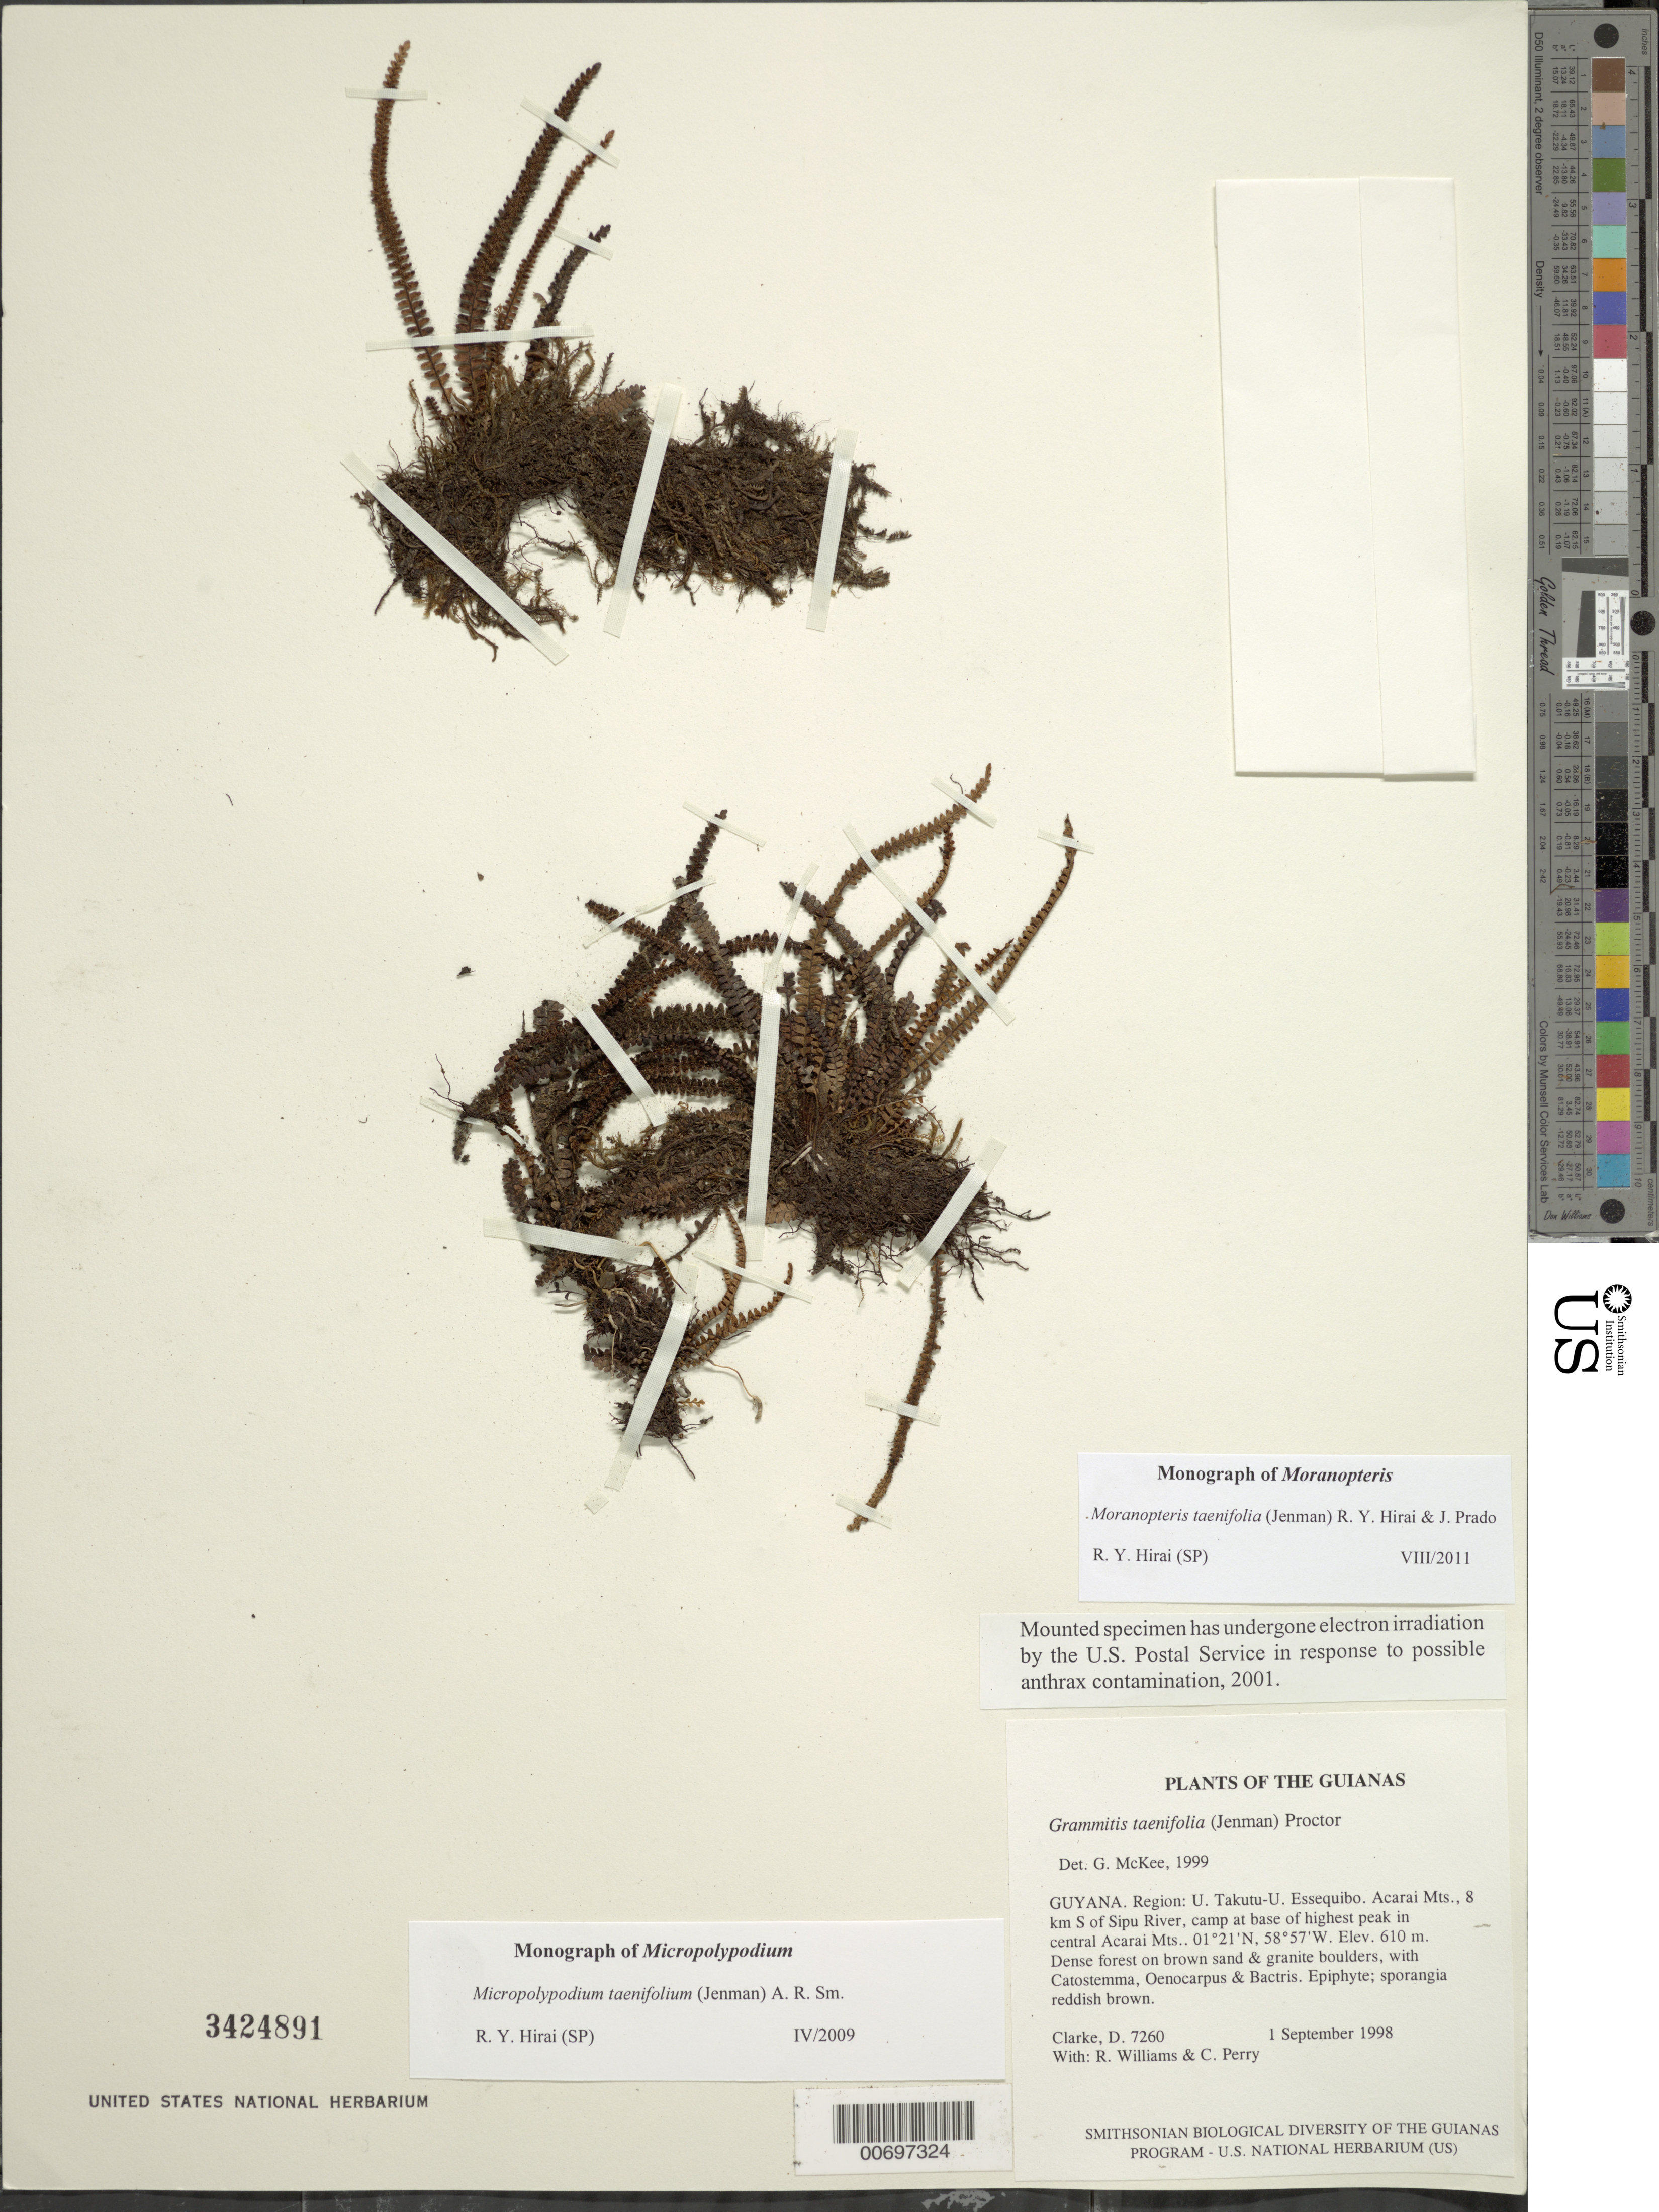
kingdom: Plantae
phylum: Tracheophyta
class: Polypodiopsida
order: Polypodiales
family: Polypodiaceae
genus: Moranopteris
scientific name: Moranopteris taenifolia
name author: (Jenman) R. Y. Hirai & J. Prado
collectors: H. D. Clarke, R. Williams & C. Perry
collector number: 7260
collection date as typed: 1 September 1998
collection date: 1998-09-01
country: Guyana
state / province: U. Takutu-U. Essequibo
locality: Acarai Mts., 10 km S of Sipu River, summit of highest peak in central Acarai Mts.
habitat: Dense forest on brown sand & granite boulders, with Catostemma, Oenocarpus & Bactris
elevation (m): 1100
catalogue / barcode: US 3424891